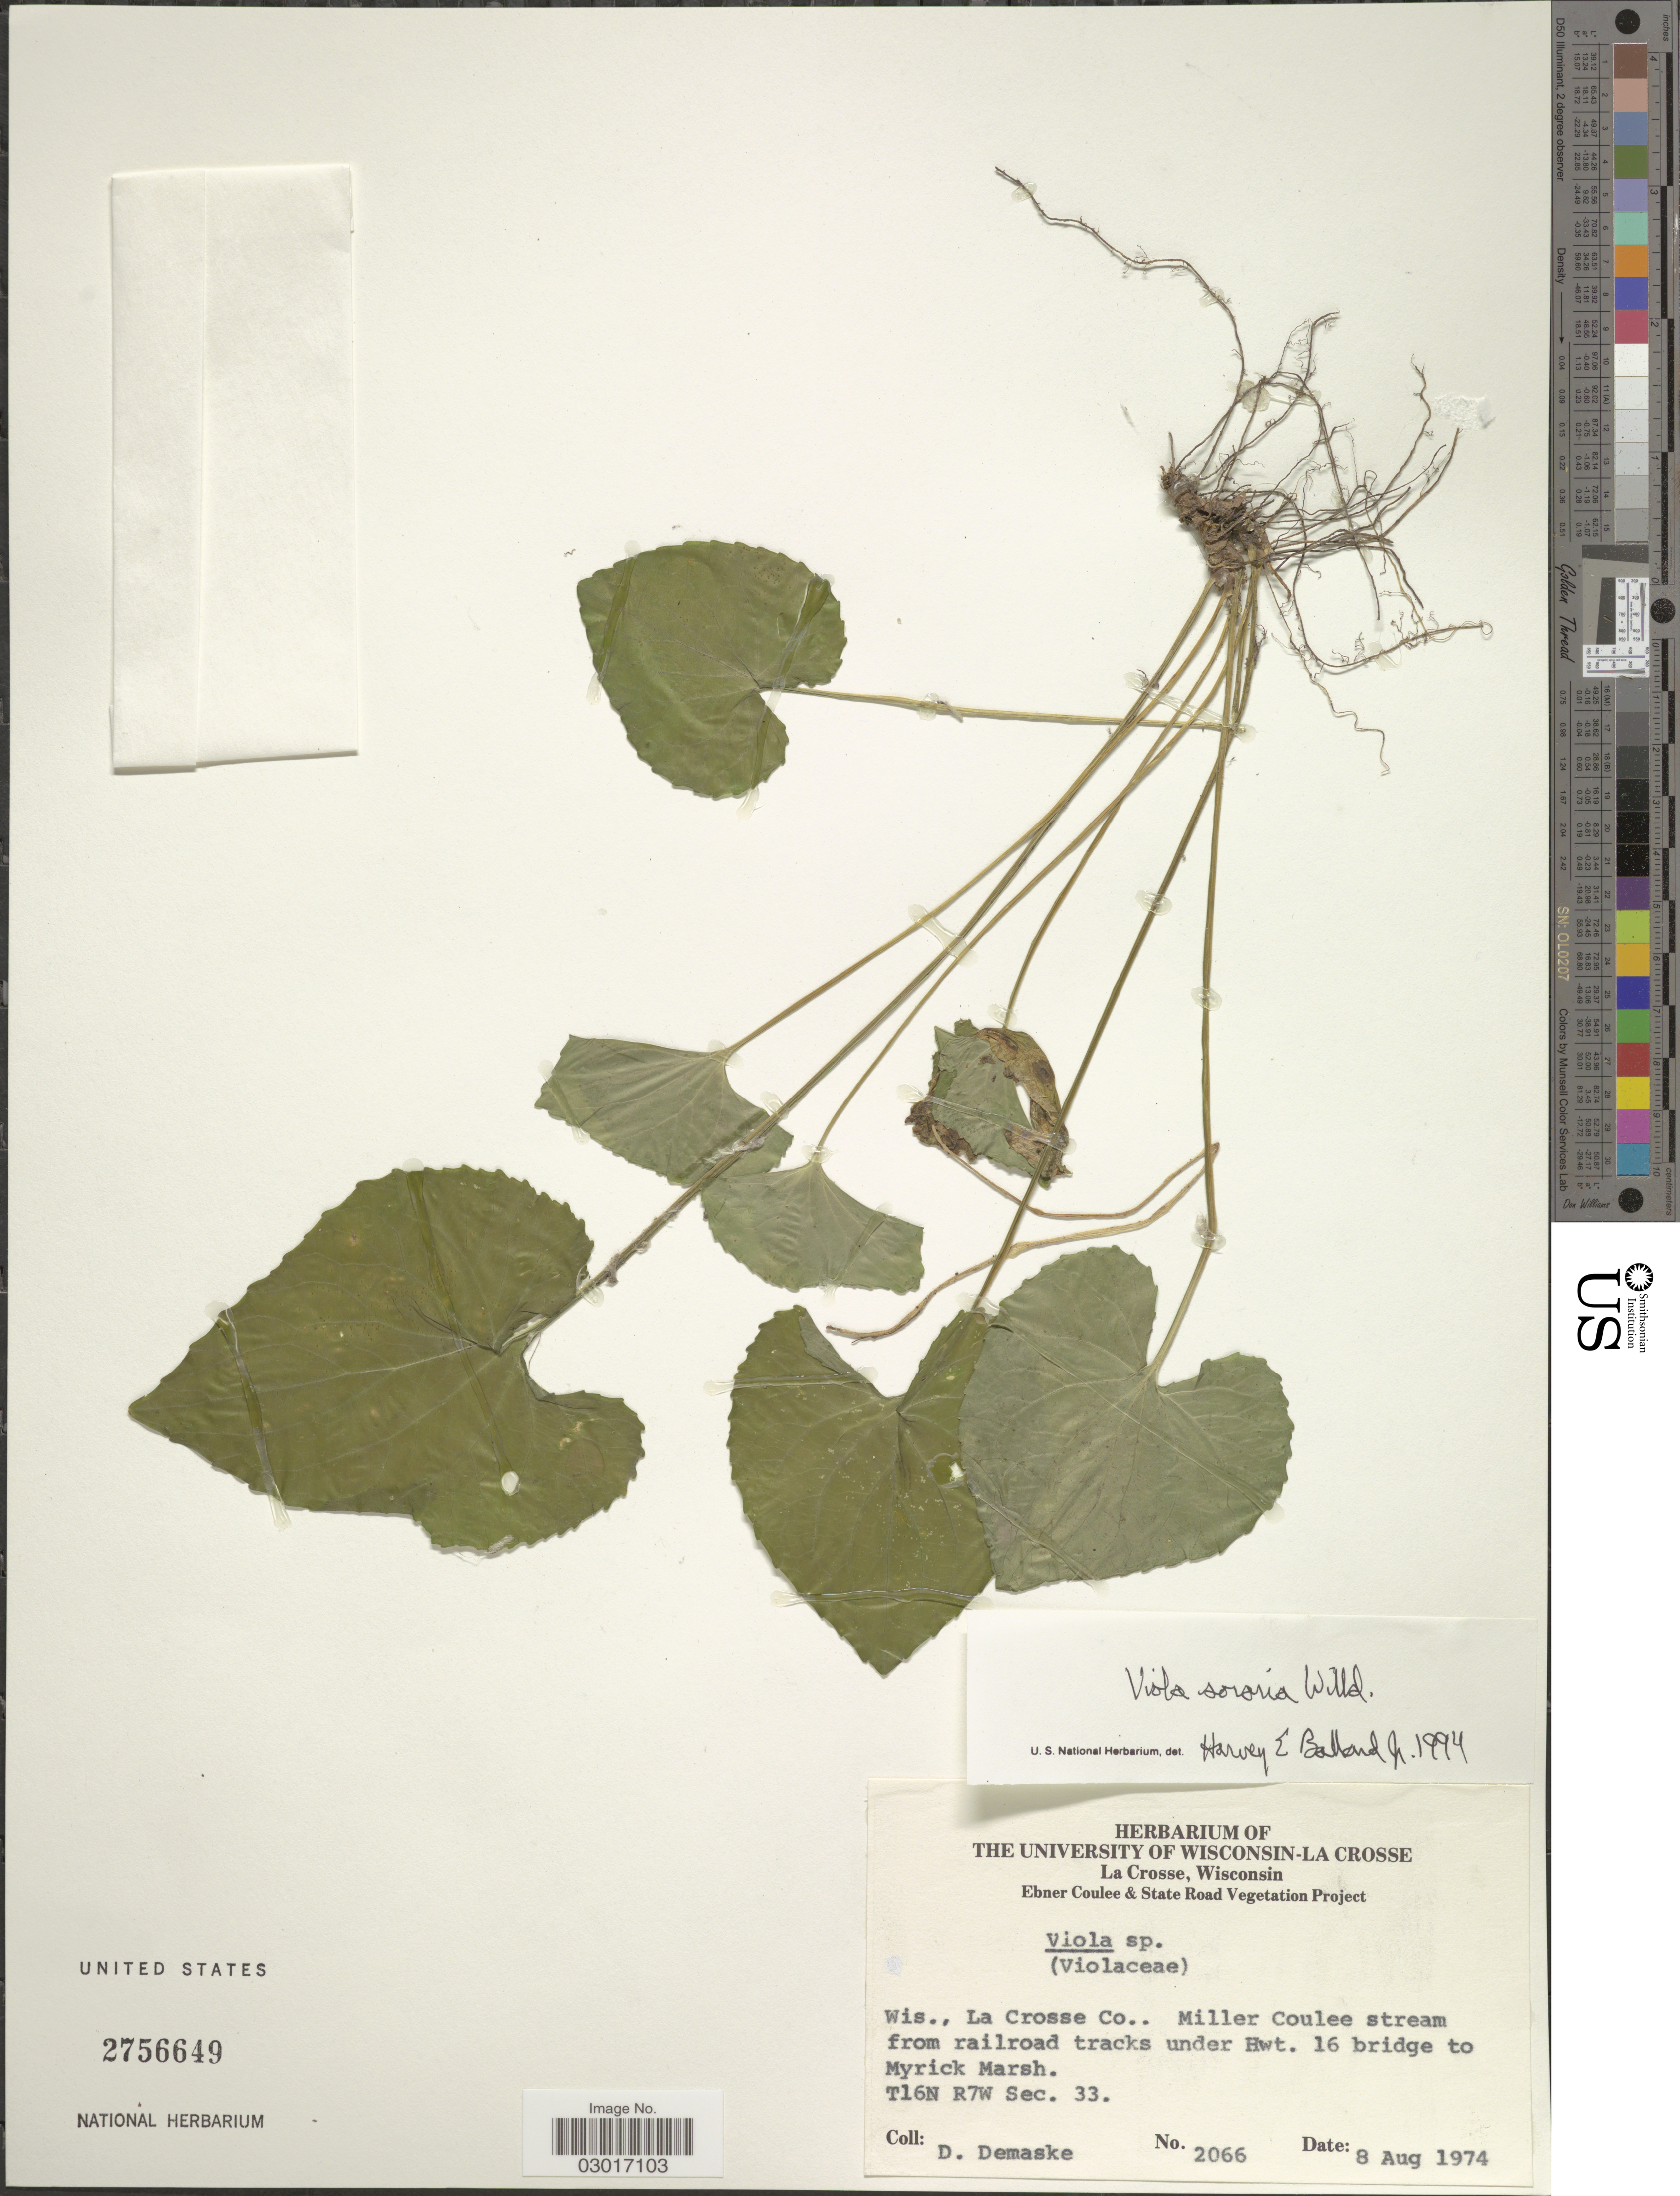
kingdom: Plantae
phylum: Tracheophyta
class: Magnoliopsida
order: Malpighiales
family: Violaceae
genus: Viola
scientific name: Viola sororia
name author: Willd.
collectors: D. Demaske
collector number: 2066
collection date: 1974-08-08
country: United States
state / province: Wisconsin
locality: Wisc., La Crosse Co. Miller Coulee stream from railroad tracks under Hwt. 16 bridge to Myrick Marsh. T16N R7W Sec. 33.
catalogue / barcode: US 2756649